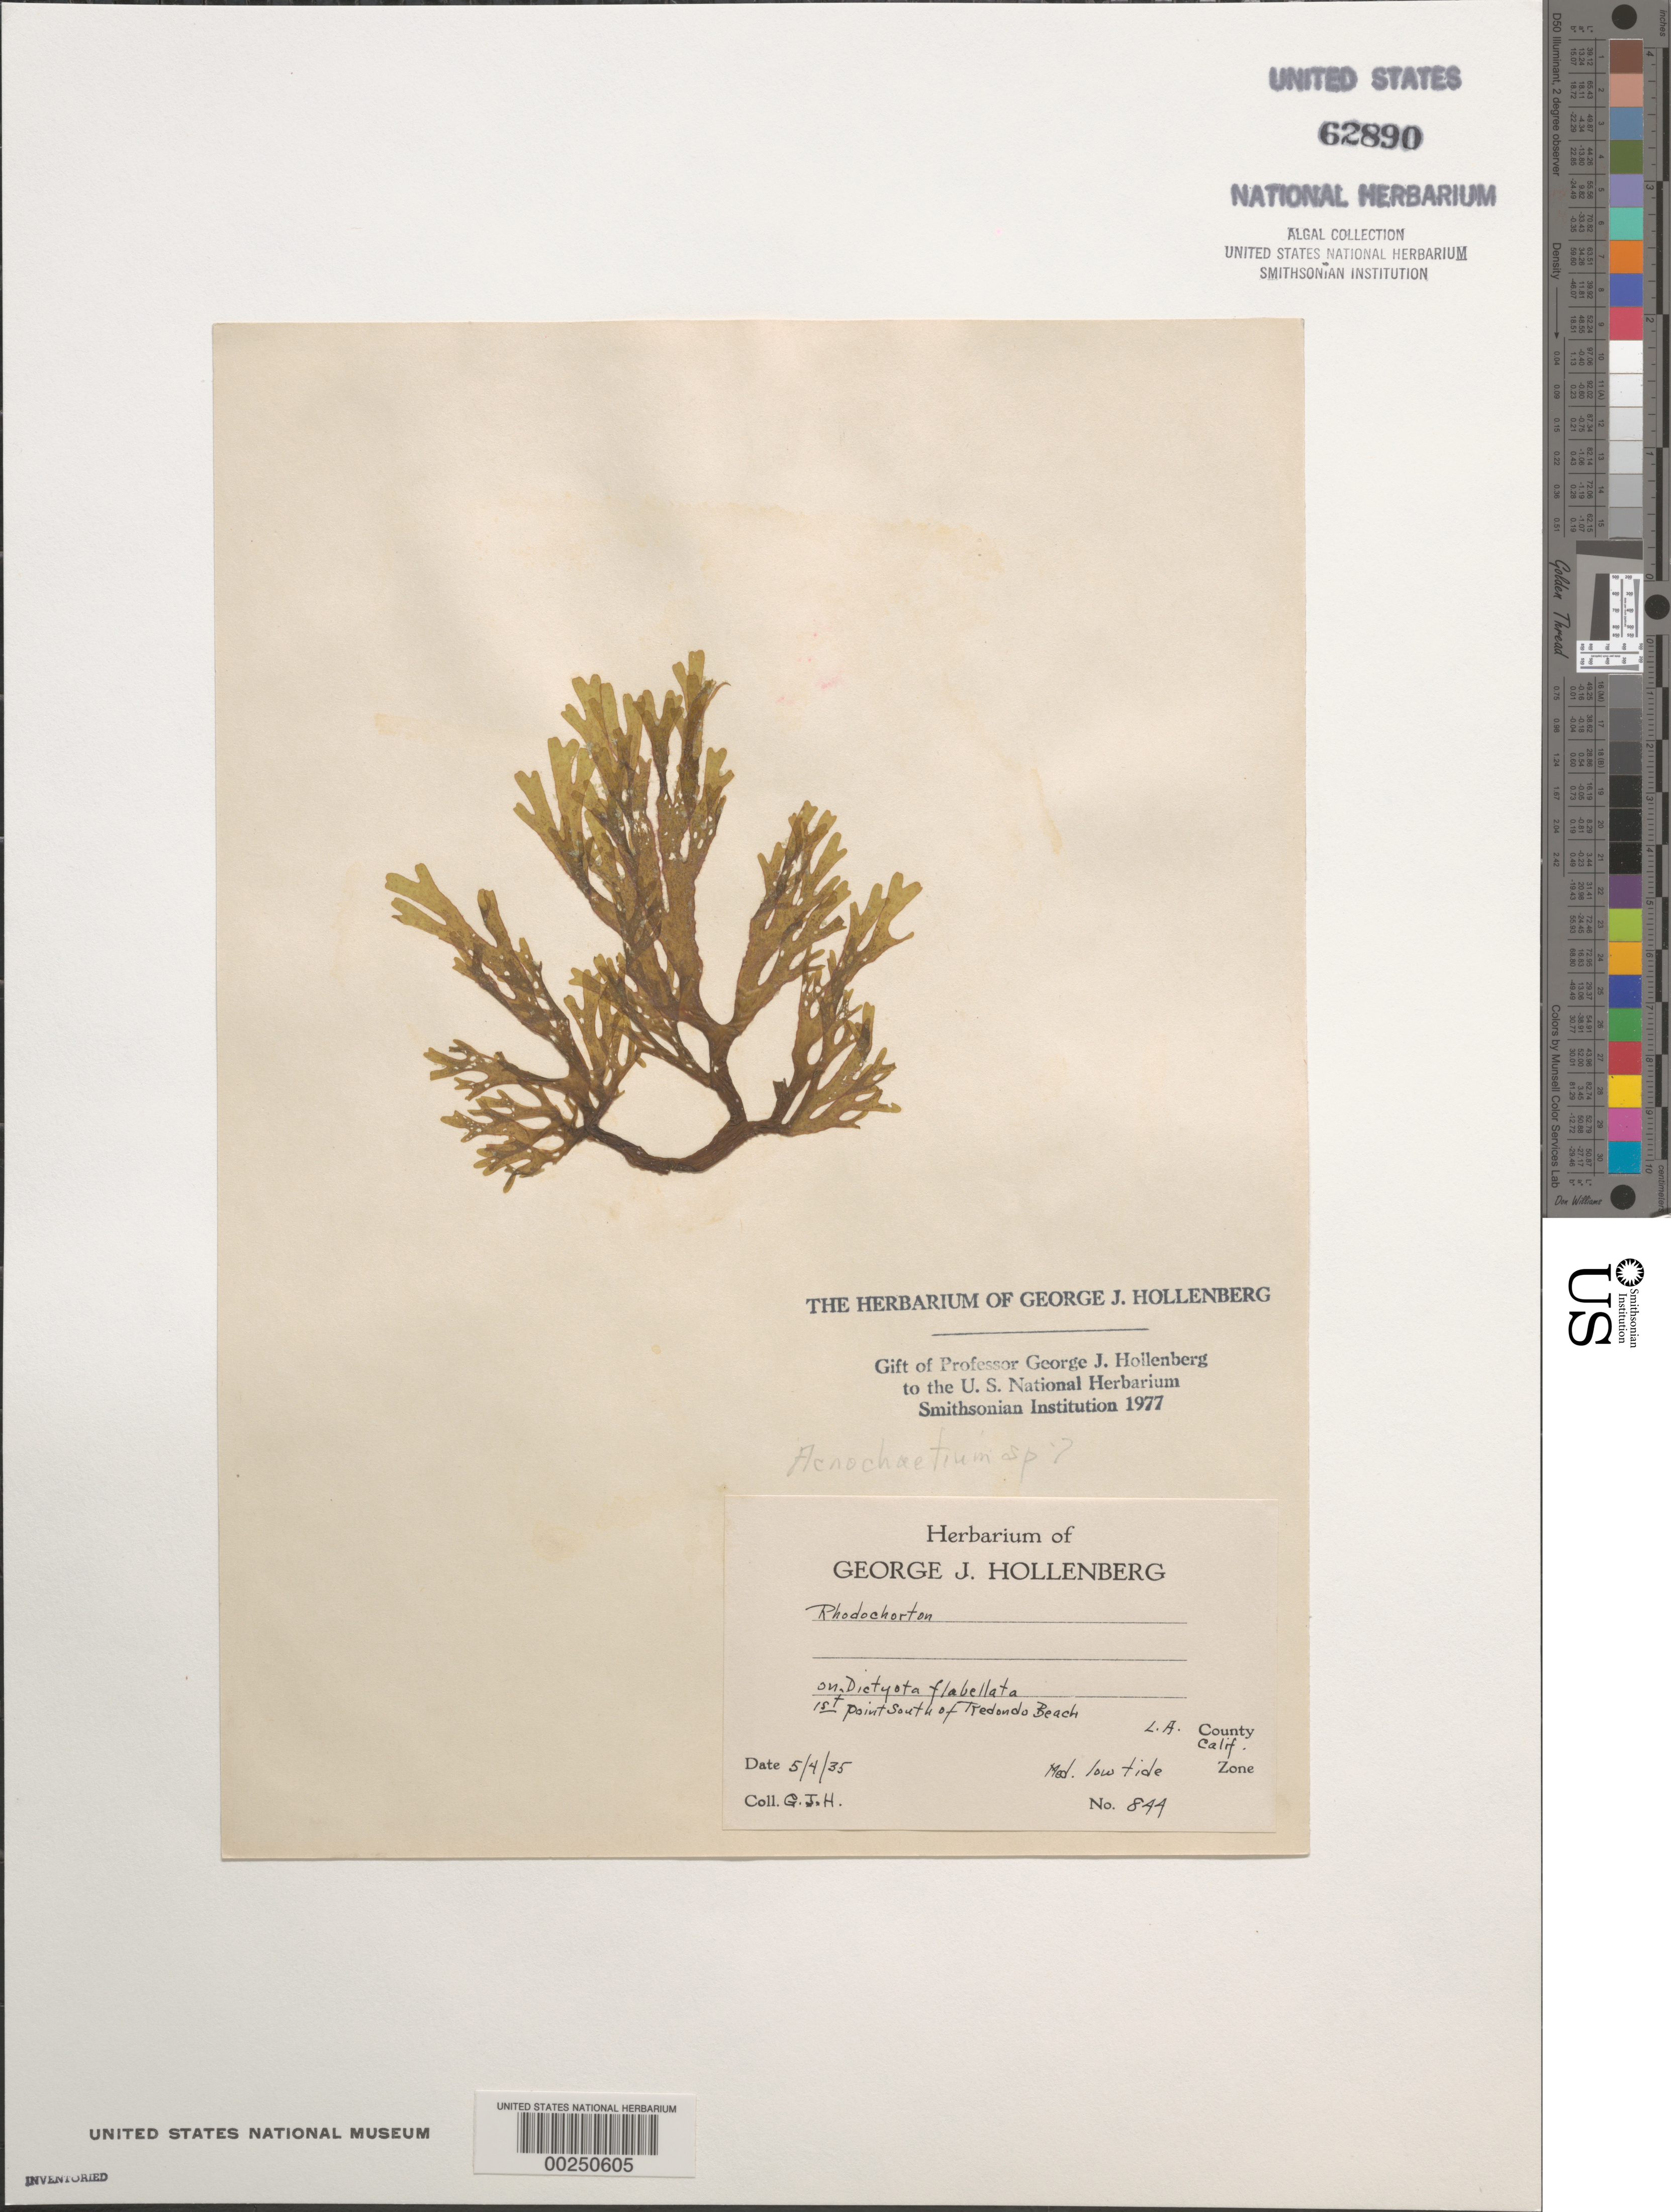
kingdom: Plantae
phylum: Rhodophyta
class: Florideophyceae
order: Acrochaetiales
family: Acrochaetiaceae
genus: Acrochaetium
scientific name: Acrochaetium sp.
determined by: Hollenberg, George J.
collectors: G. Hollenberg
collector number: GJH 844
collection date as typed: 04 May 1935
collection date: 1935-05-04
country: United States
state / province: California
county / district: Los Angeles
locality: First point south of Redondo Beach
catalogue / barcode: US 62890